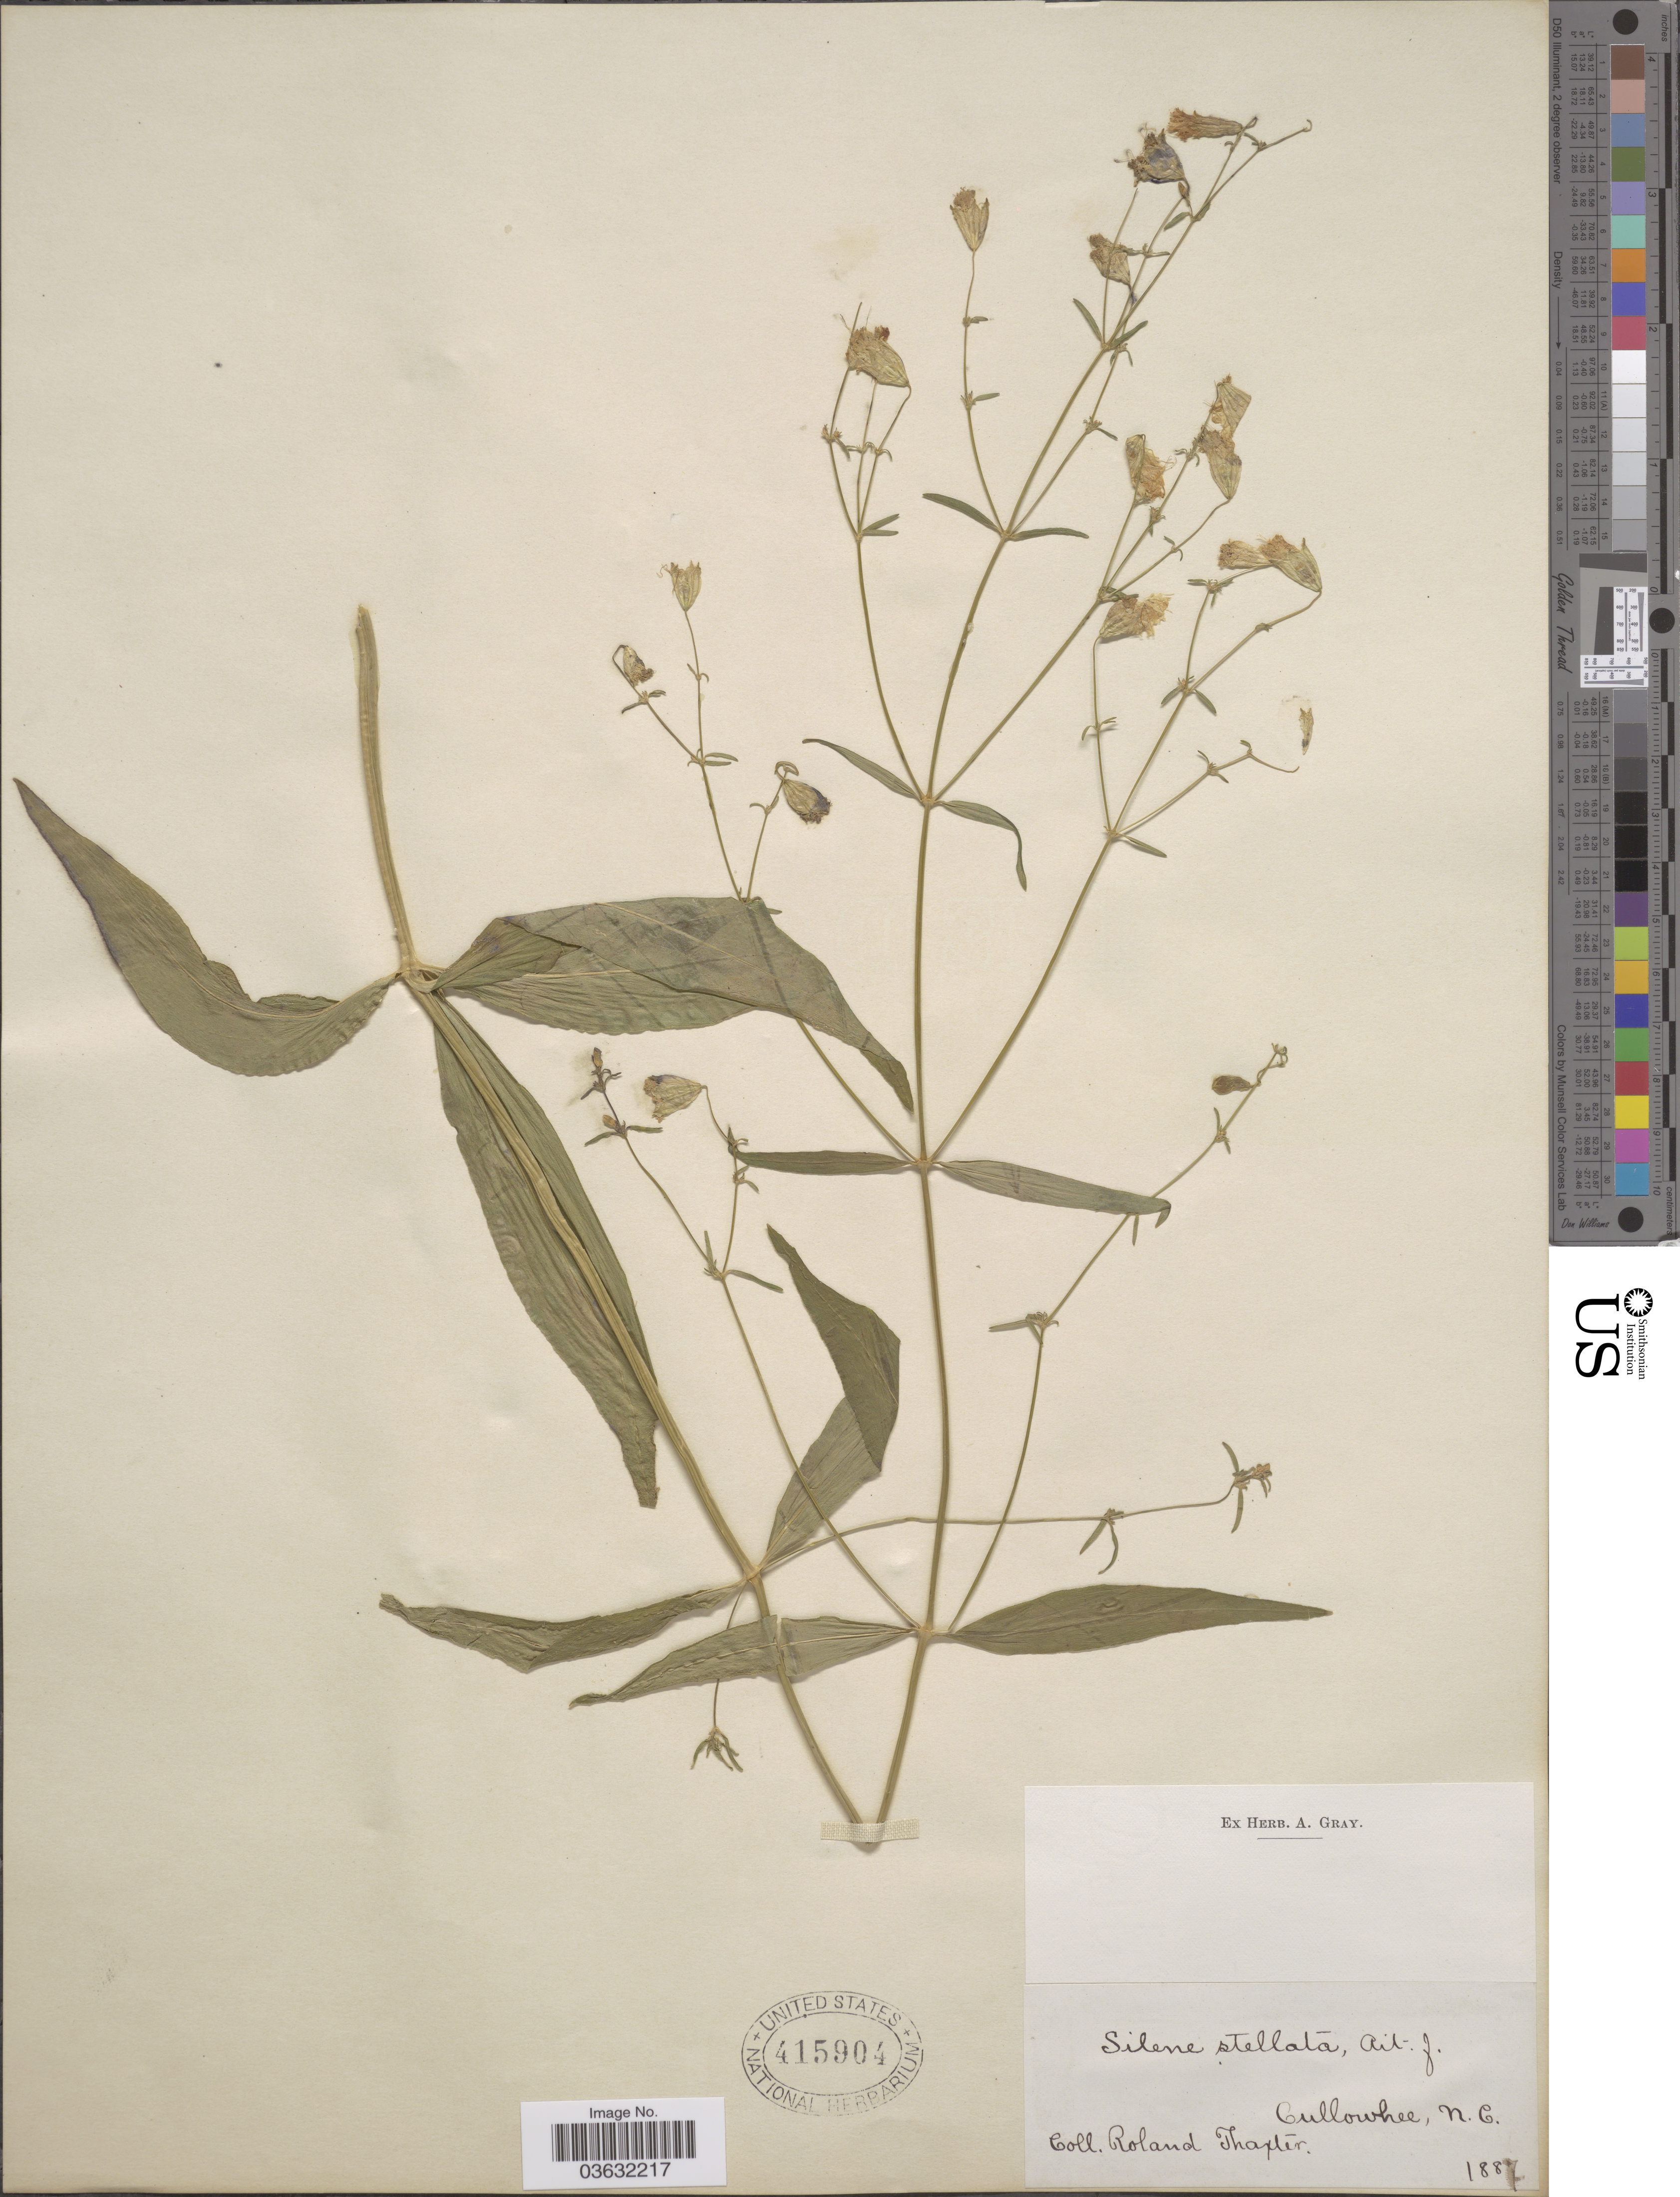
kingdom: Plantae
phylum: Tracheophyta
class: Magnoliopsida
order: Caryophyllales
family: Caryophyllaceae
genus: Silene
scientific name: Silene stellata var. stellata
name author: (L.) Coyte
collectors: R. Thaxter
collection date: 1887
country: United States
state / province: North Carolina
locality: Cullowhee.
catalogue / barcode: US 415904